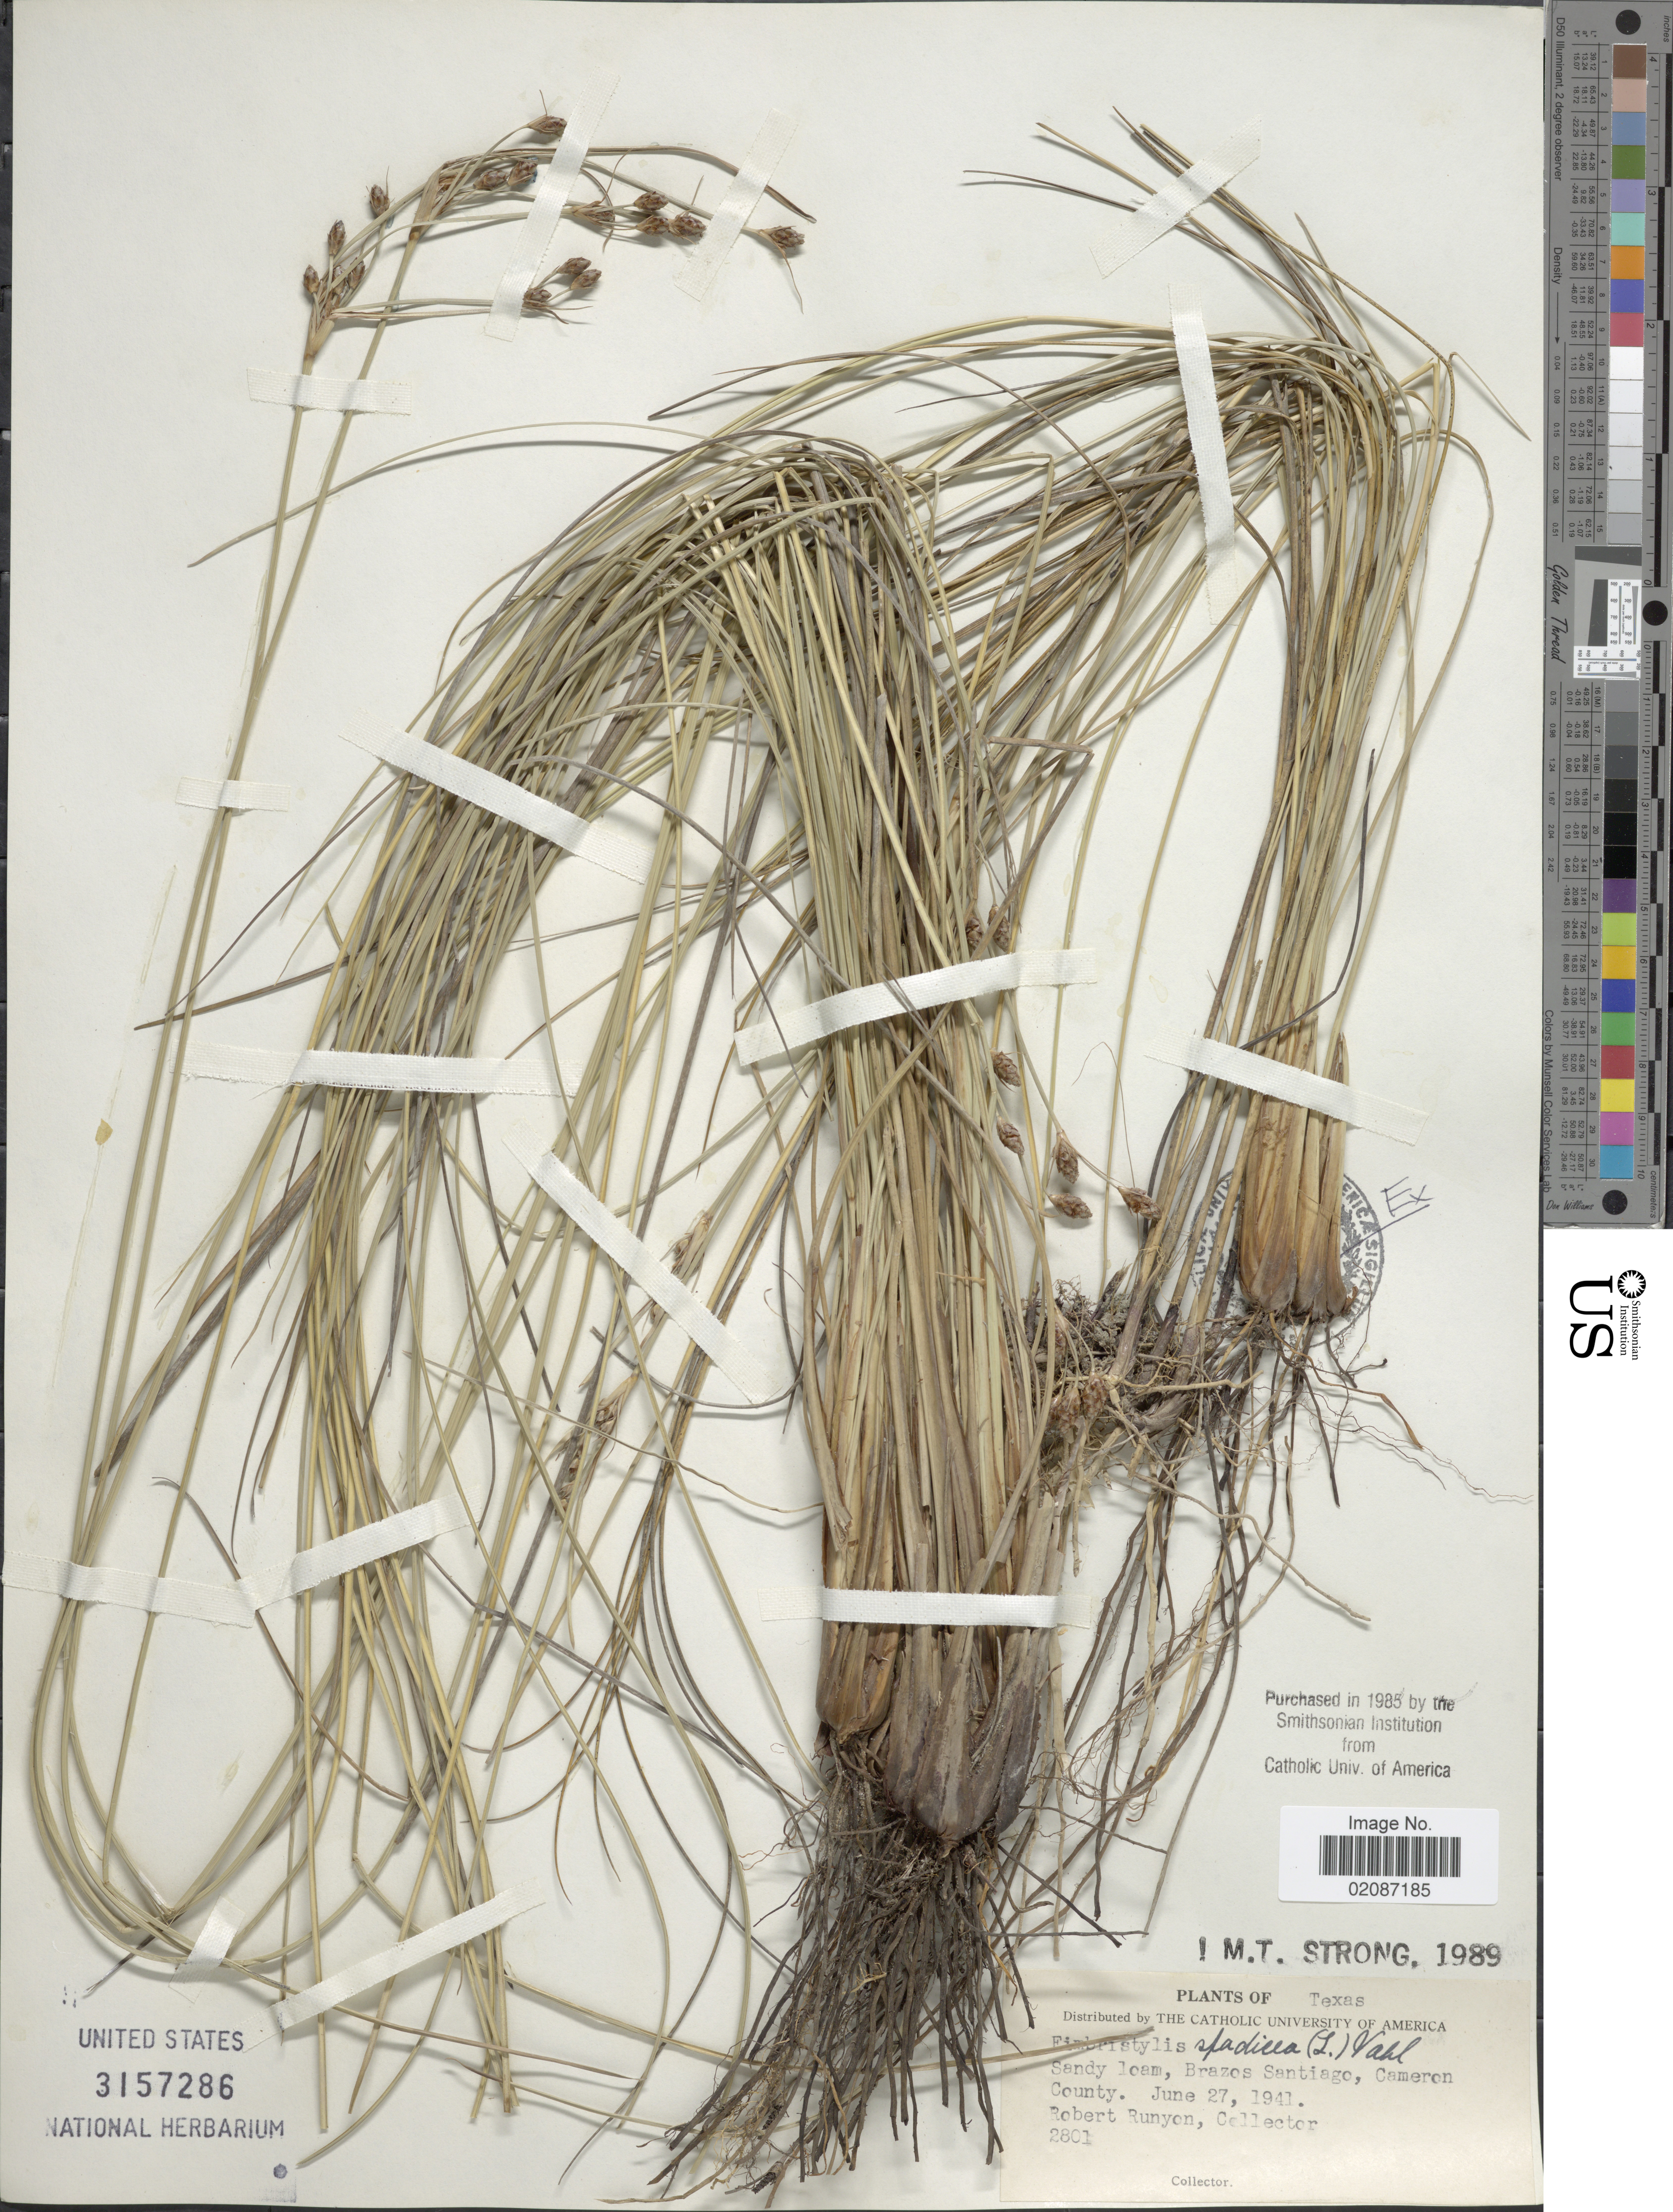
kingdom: Plantae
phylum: Tracheophyta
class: Liliopsida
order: Poales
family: Cyperaceae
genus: Fimbristylis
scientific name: Fimbristylis spadicea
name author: (L.) Vahl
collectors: R. Runyon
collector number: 2801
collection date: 1941-06-27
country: United States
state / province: Texas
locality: Brazos Santiago, Cameron County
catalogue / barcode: US 3157286